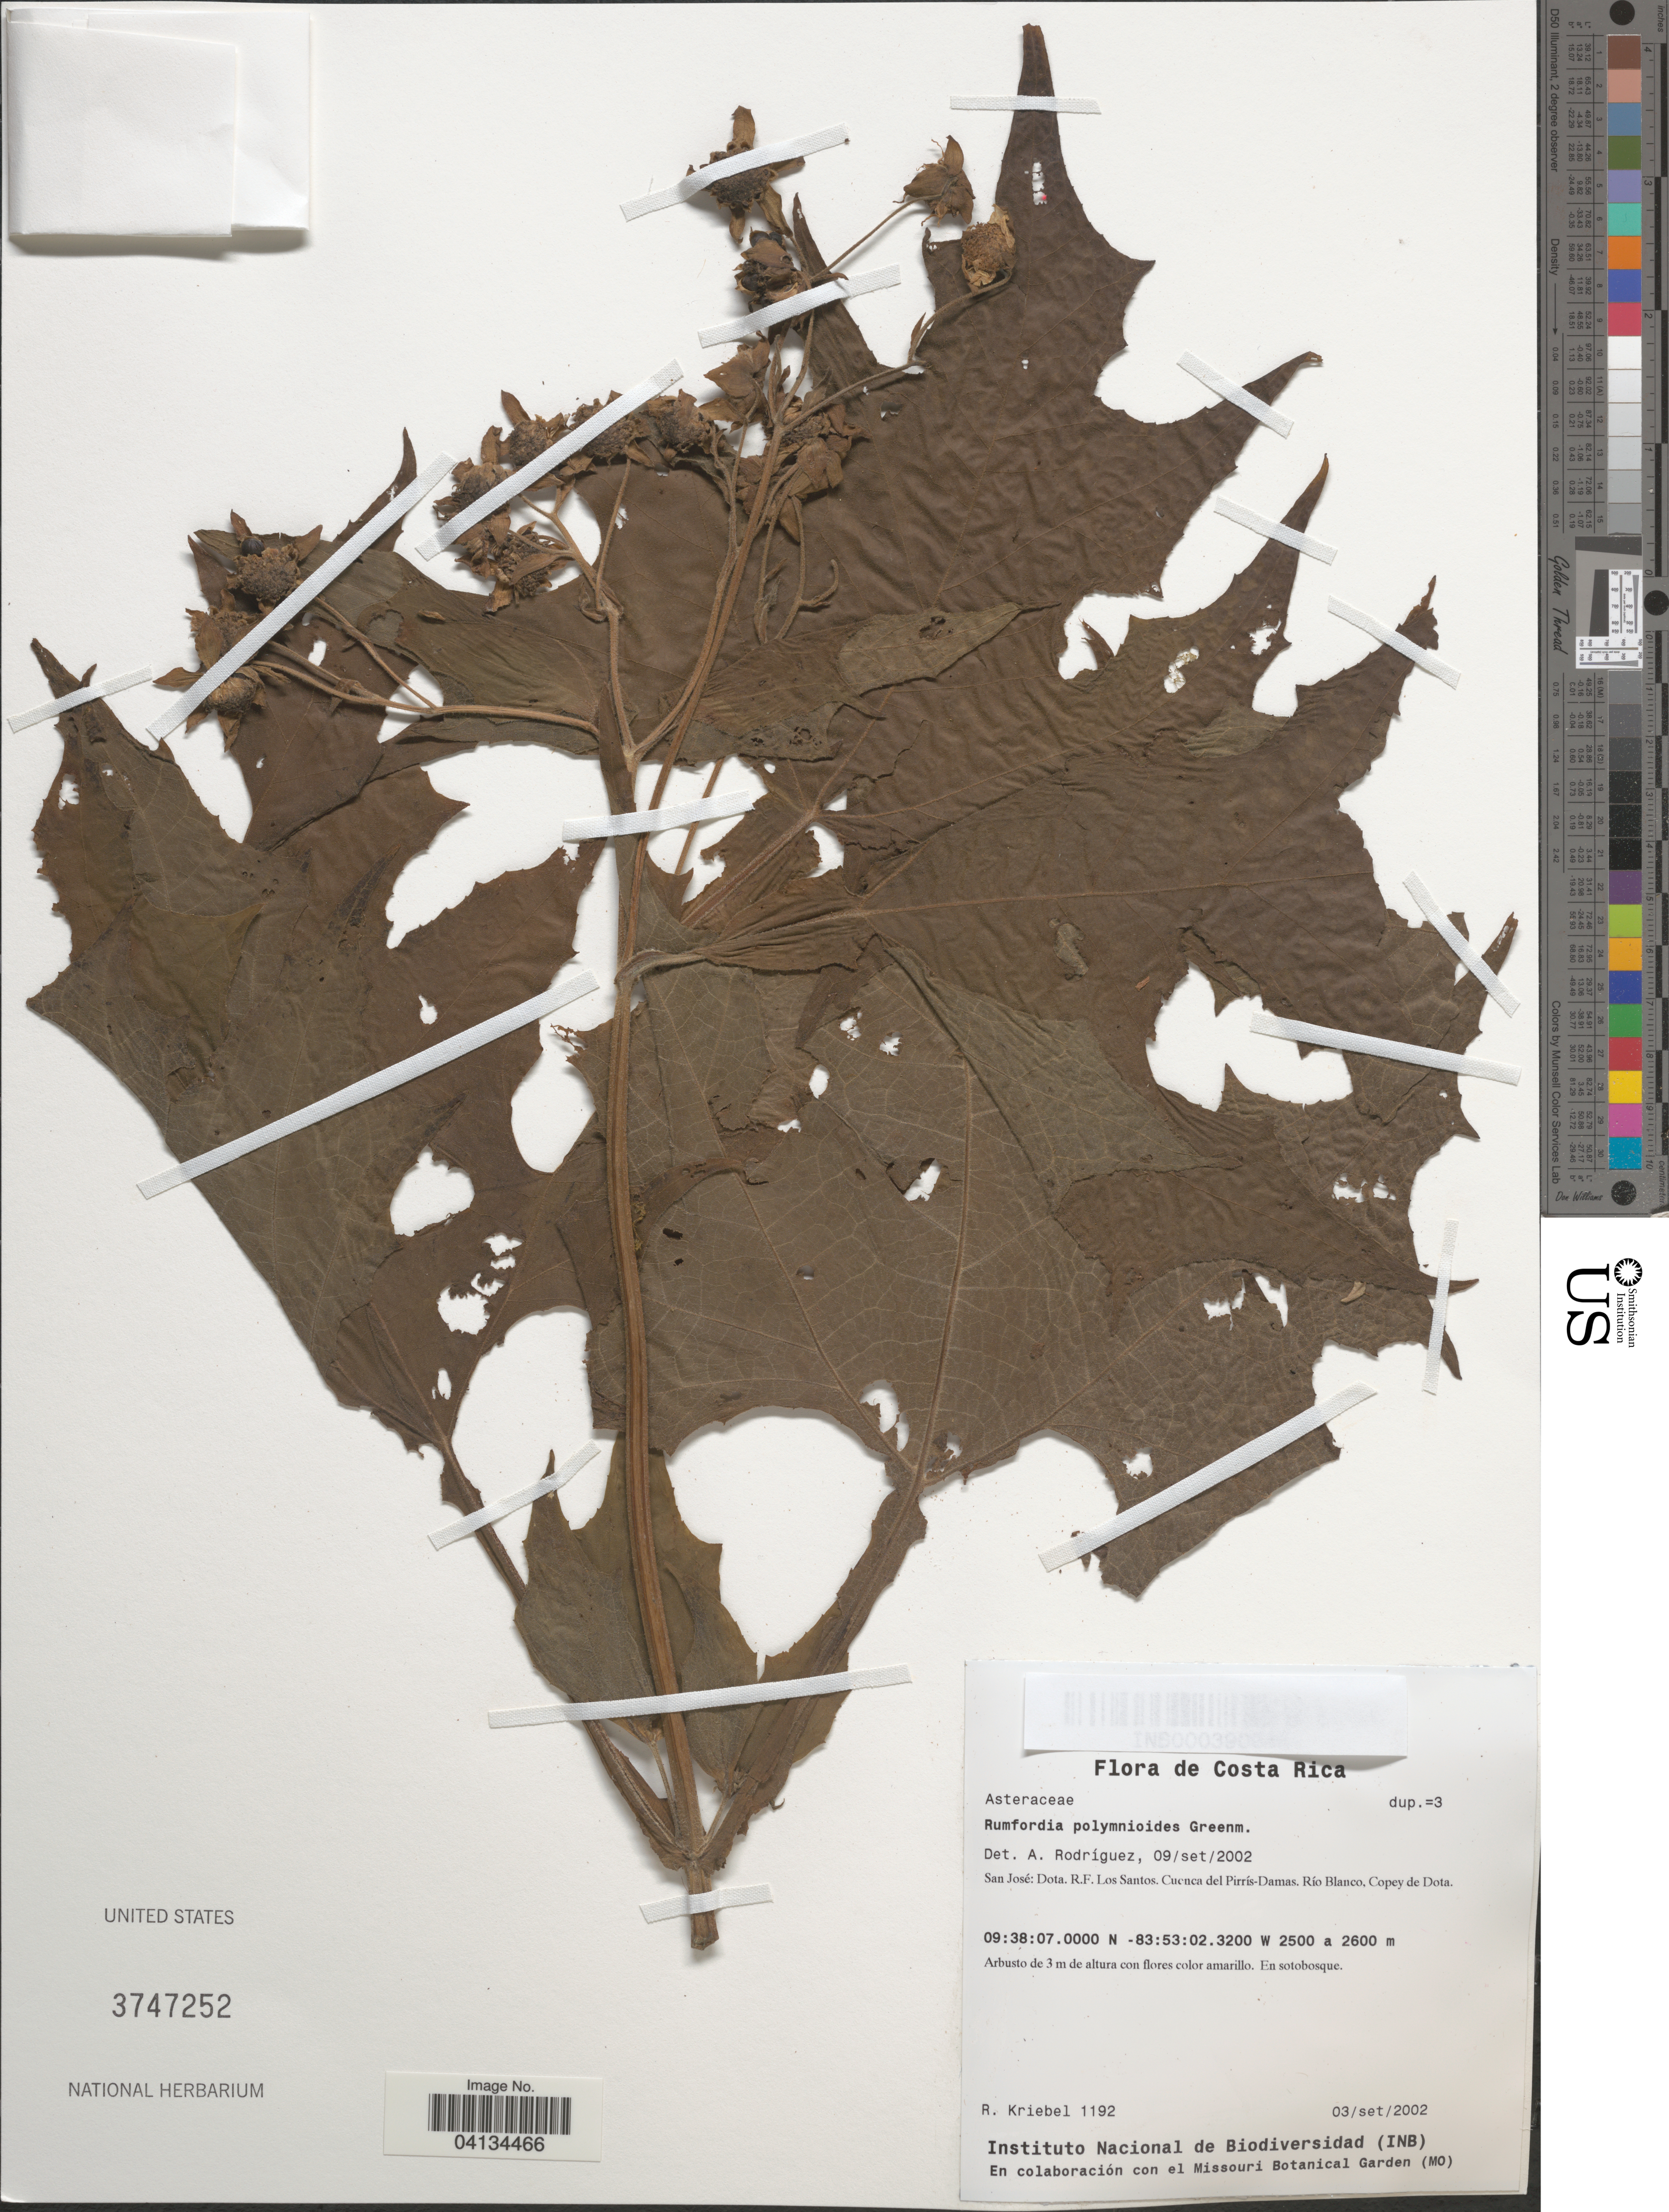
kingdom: Plantae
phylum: Tracheophyta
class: Magnoliopsida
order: Asterales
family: Asteraceae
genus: Rumfordia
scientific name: Rumfordia polymnioides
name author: Greenm.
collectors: R. Kriebel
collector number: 1192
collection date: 2002-09-03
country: Costa Rica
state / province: San José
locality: Dota. R.F. Los Santos. Cuenca del Pirrís-Damas. Río Blanco, Copey de Dota.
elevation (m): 2500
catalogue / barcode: US 3747252